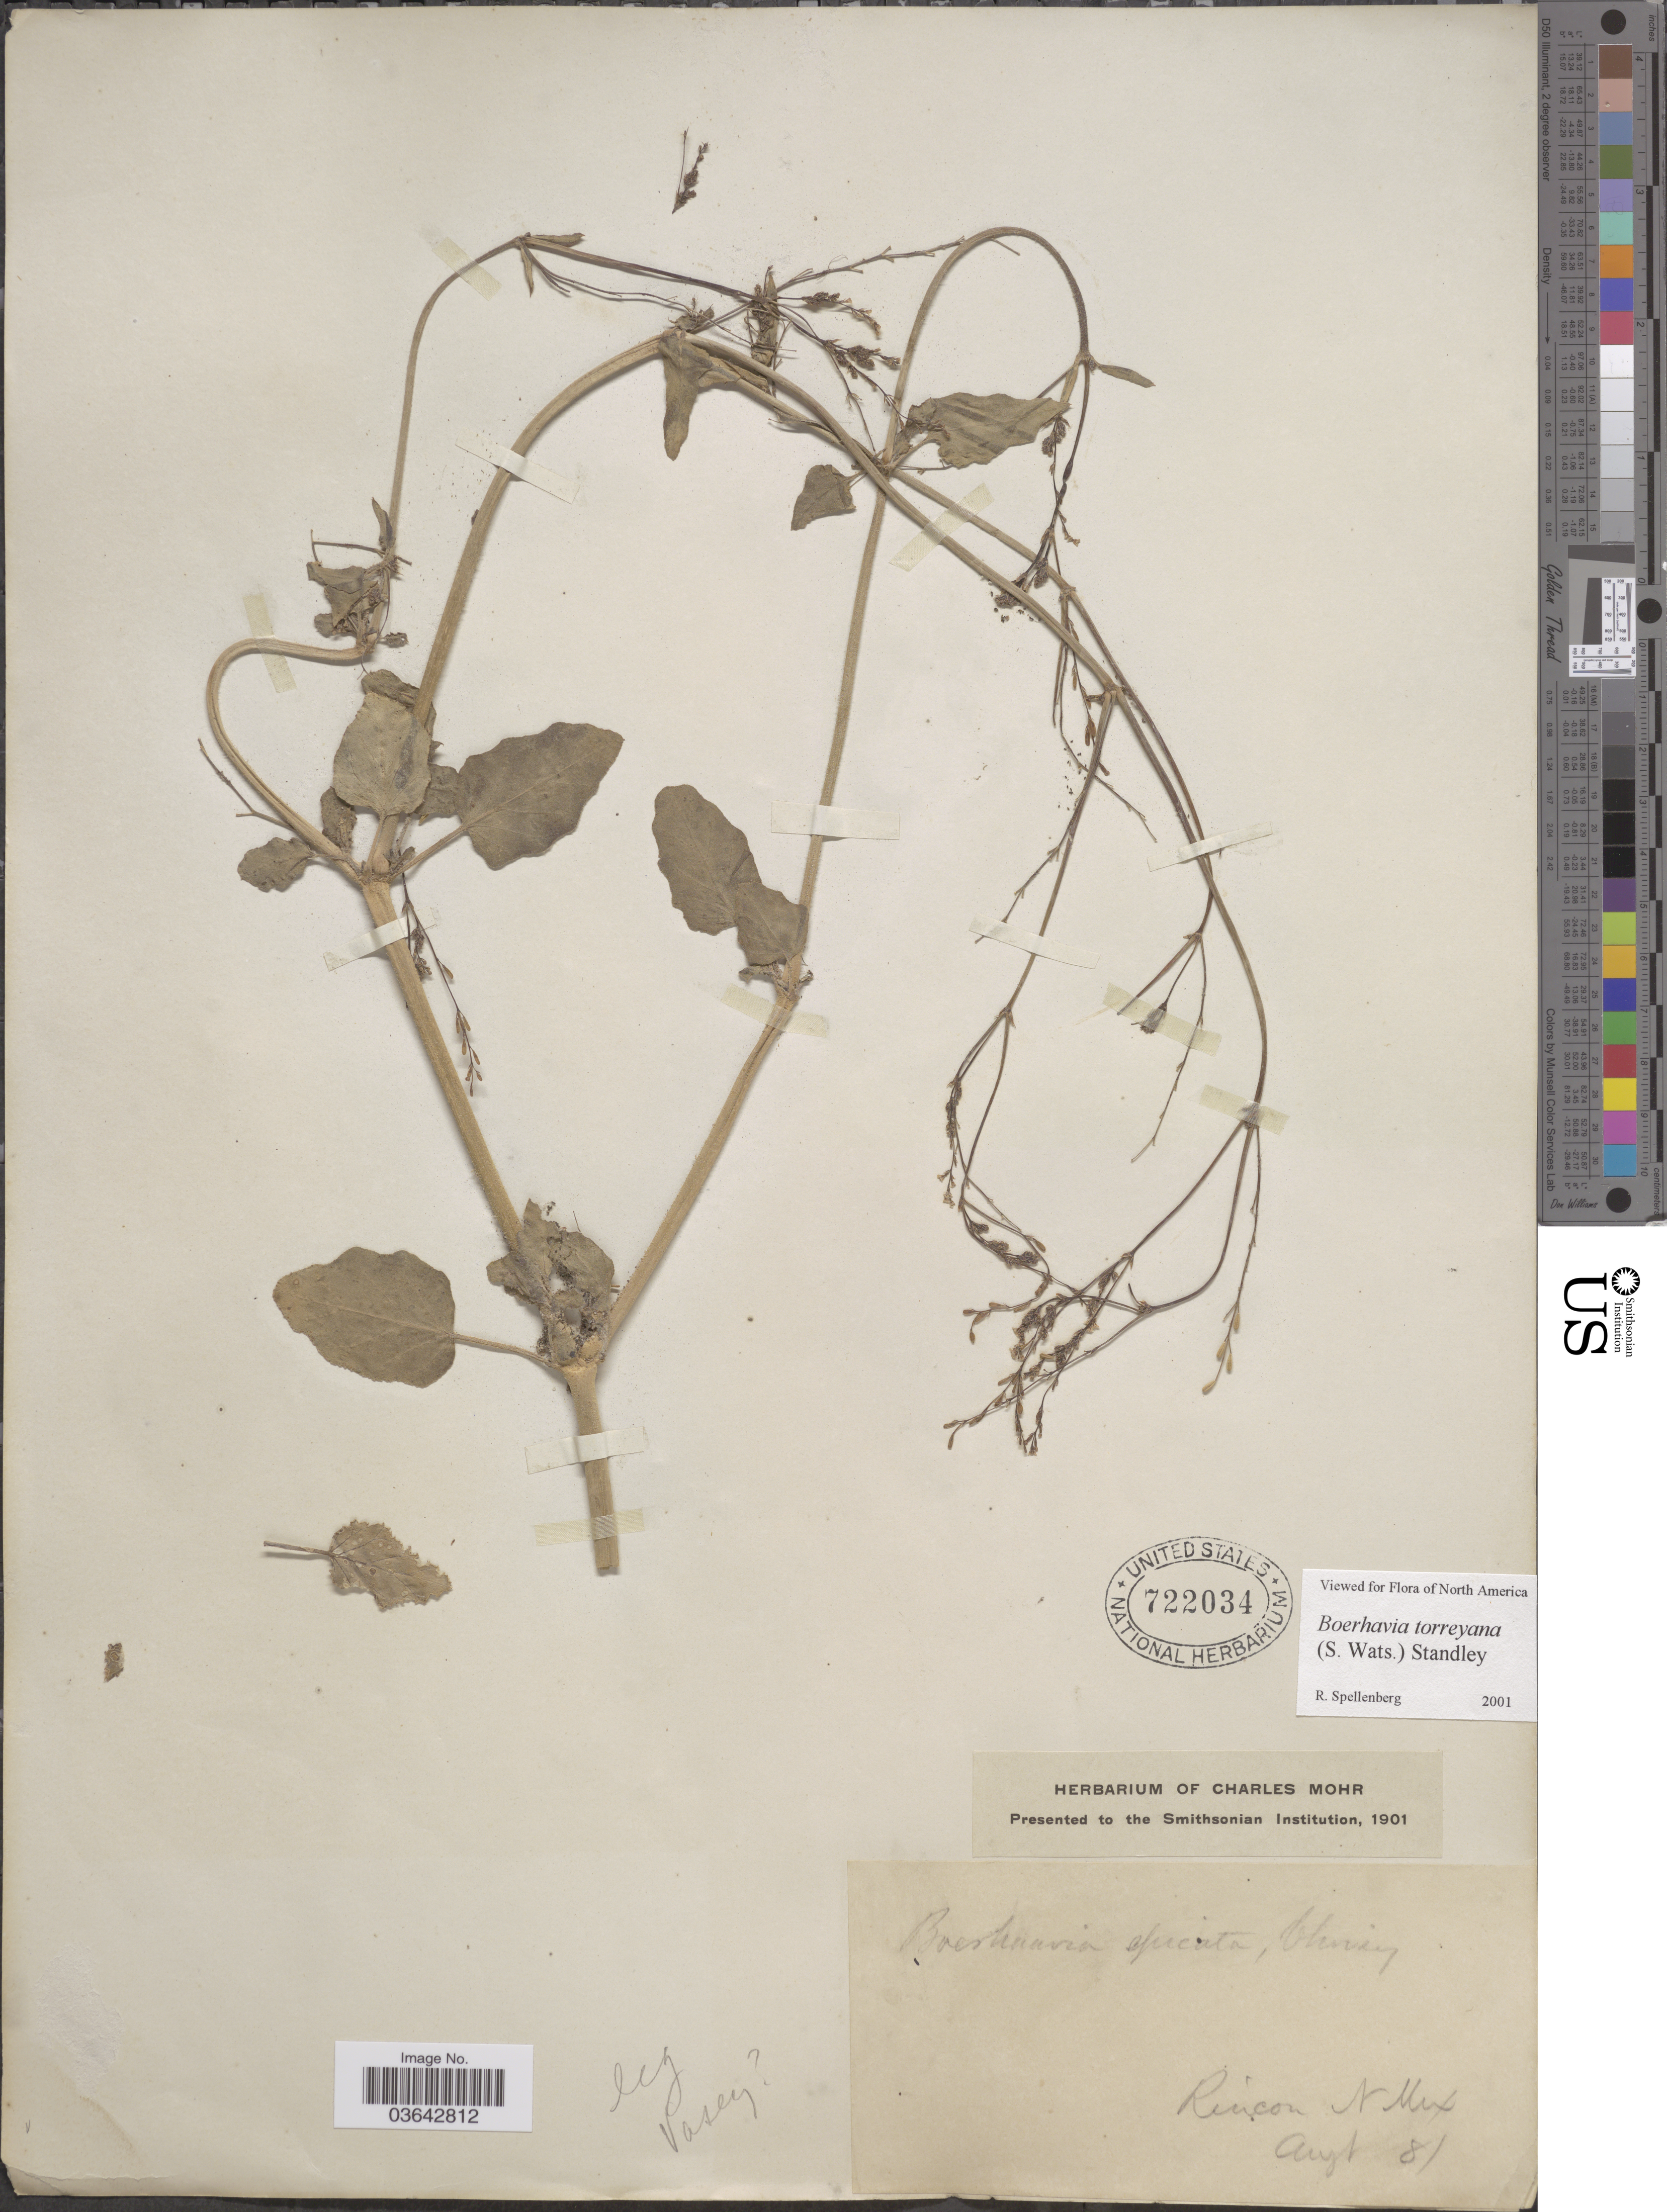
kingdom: Plantae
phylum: Tracheophyta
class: Magnoliopsida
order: Caryophyllales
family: Nyctaginaceae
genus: Boerhavia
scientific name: Boerhavia torreyana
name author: (S. Watson) Standl.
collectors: Vasey, --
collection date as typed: Transcribed d/m/y: /8/81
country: United States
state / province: New Mexico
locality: Rincon.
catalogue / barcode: US 722034